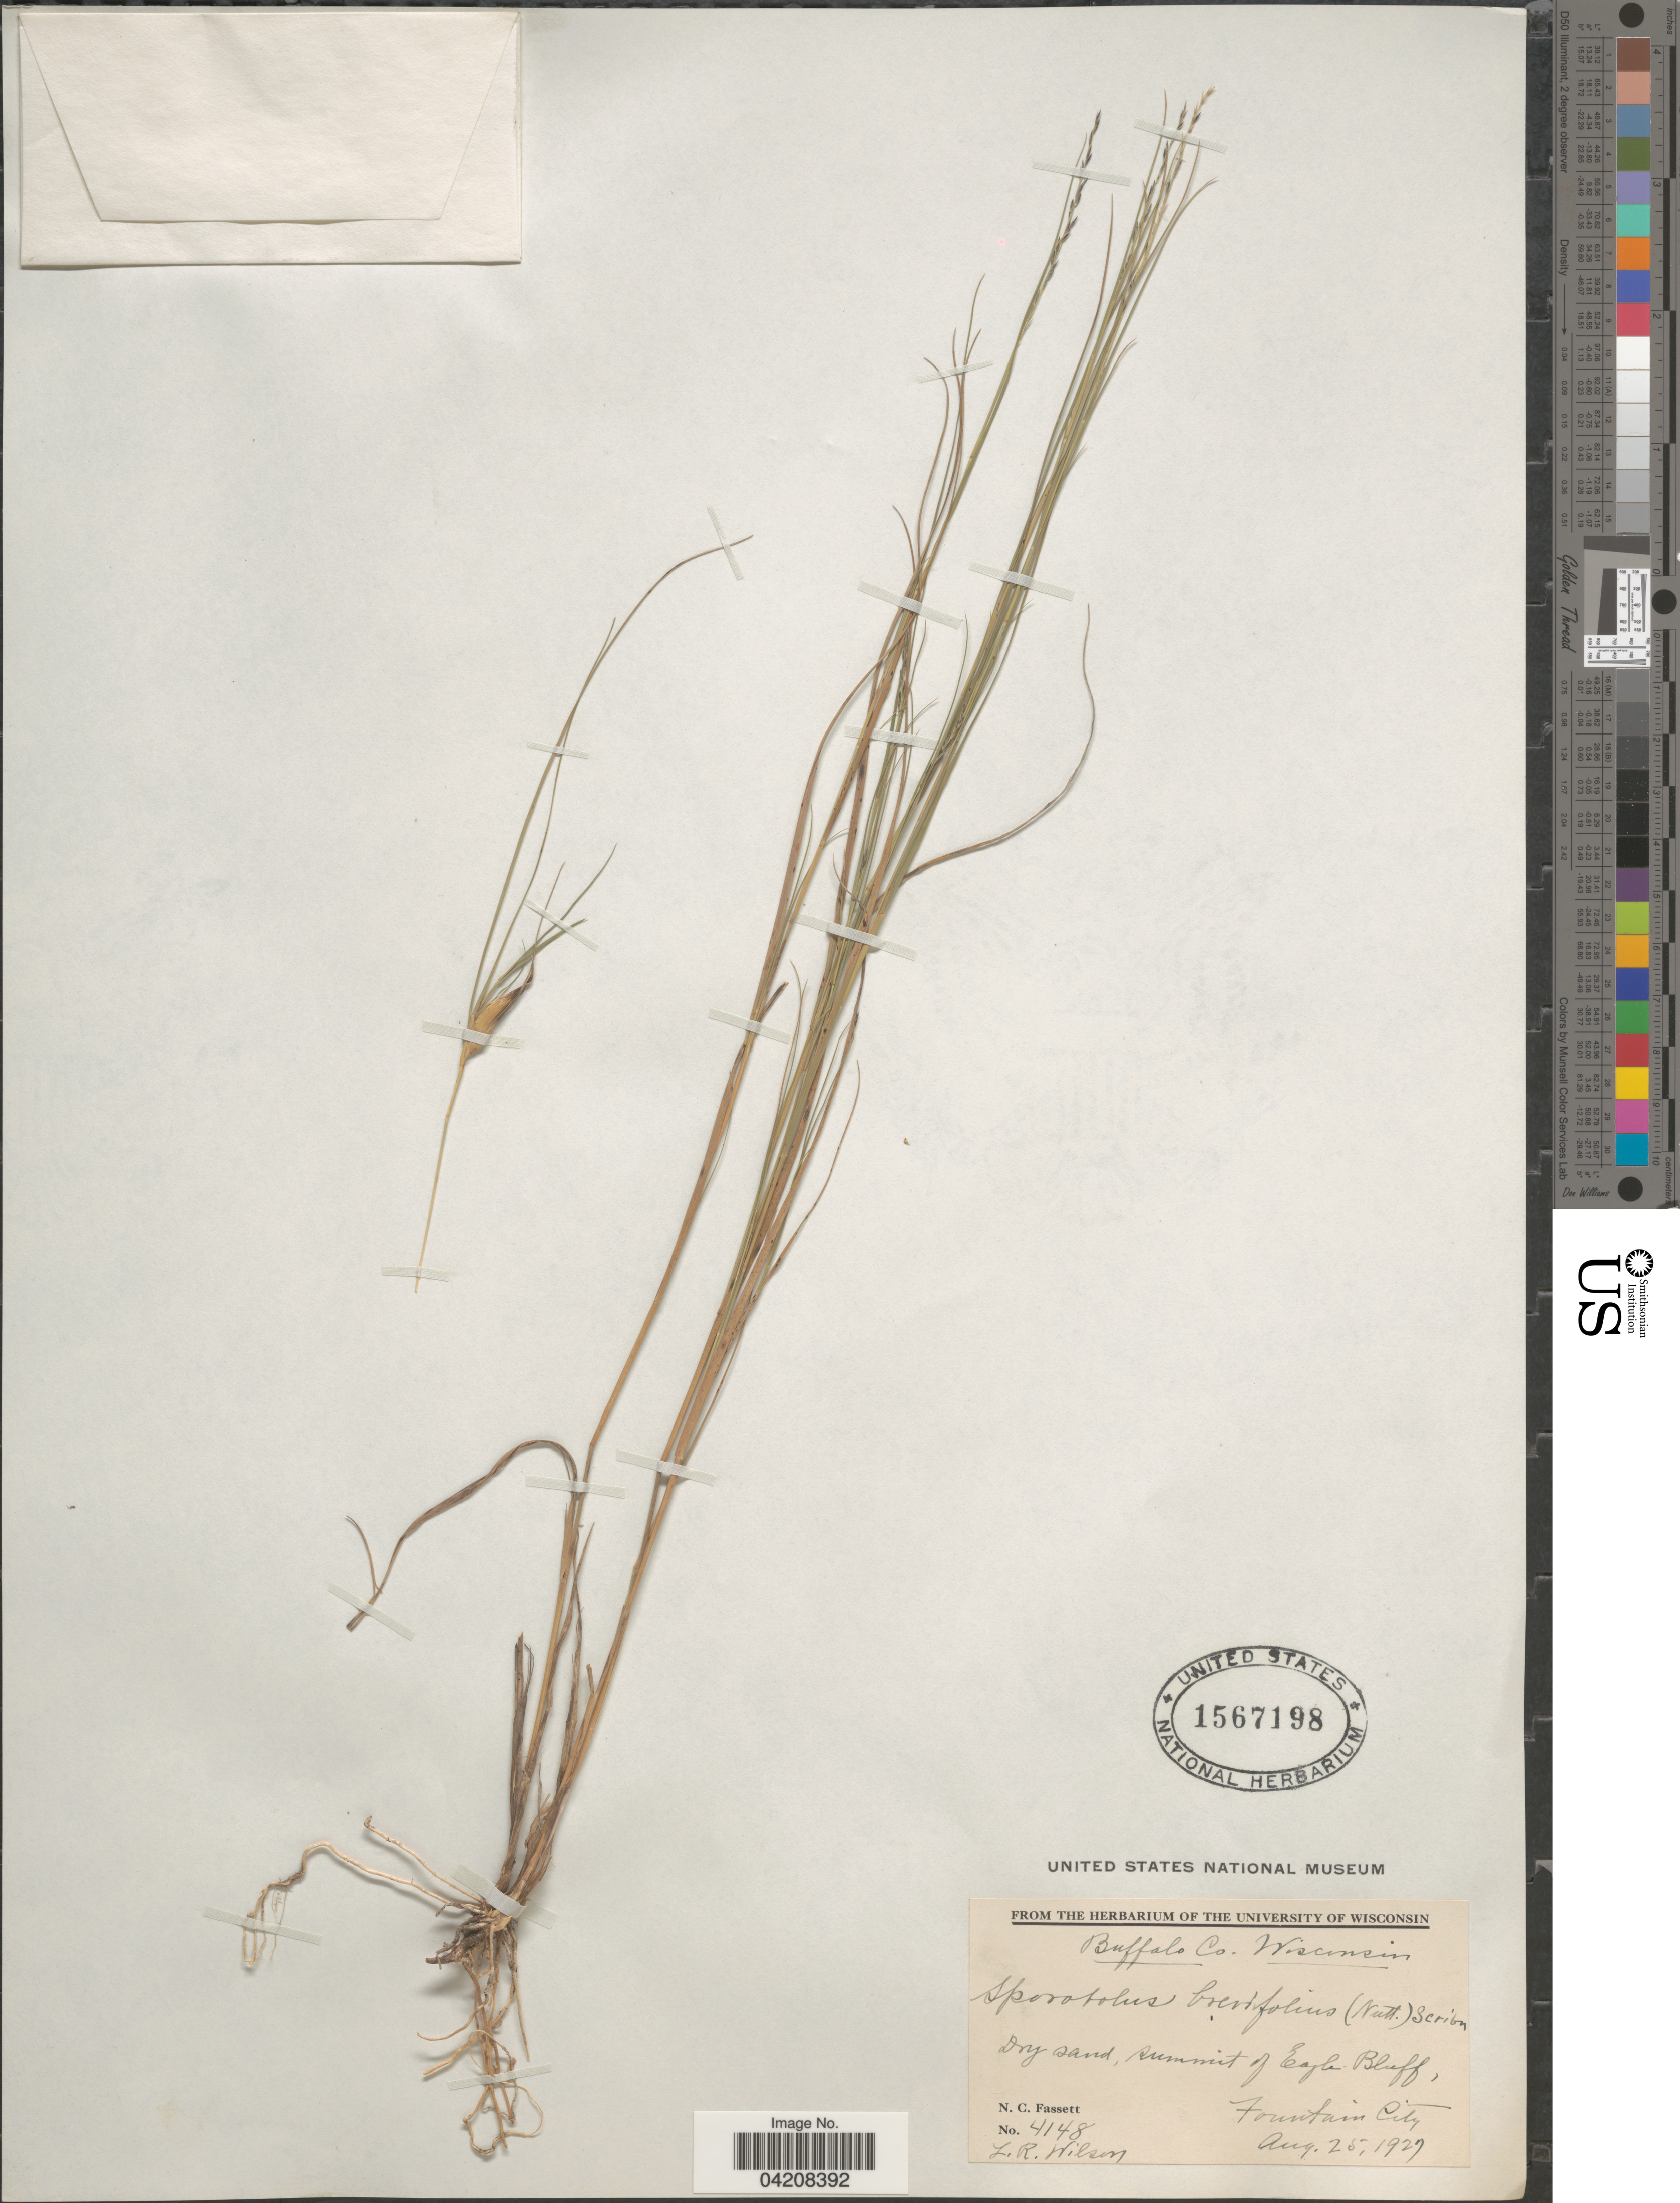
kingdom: Plantae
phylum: Tracheophyta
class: Liliopsida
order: Poales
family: Poaceae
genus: Muhlenbergia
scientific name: Muhlenbergia cuspidata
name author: (Torr. ex Hook.) Rydb.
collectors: N. C. Fassett & L. Wilson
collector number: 4148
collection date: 1929-08-25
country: United States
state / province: Wisconsin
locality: Buffalo Co. Dry sand, summit of Eagle-Bluff, Fountain City.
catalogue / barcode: US 1567198